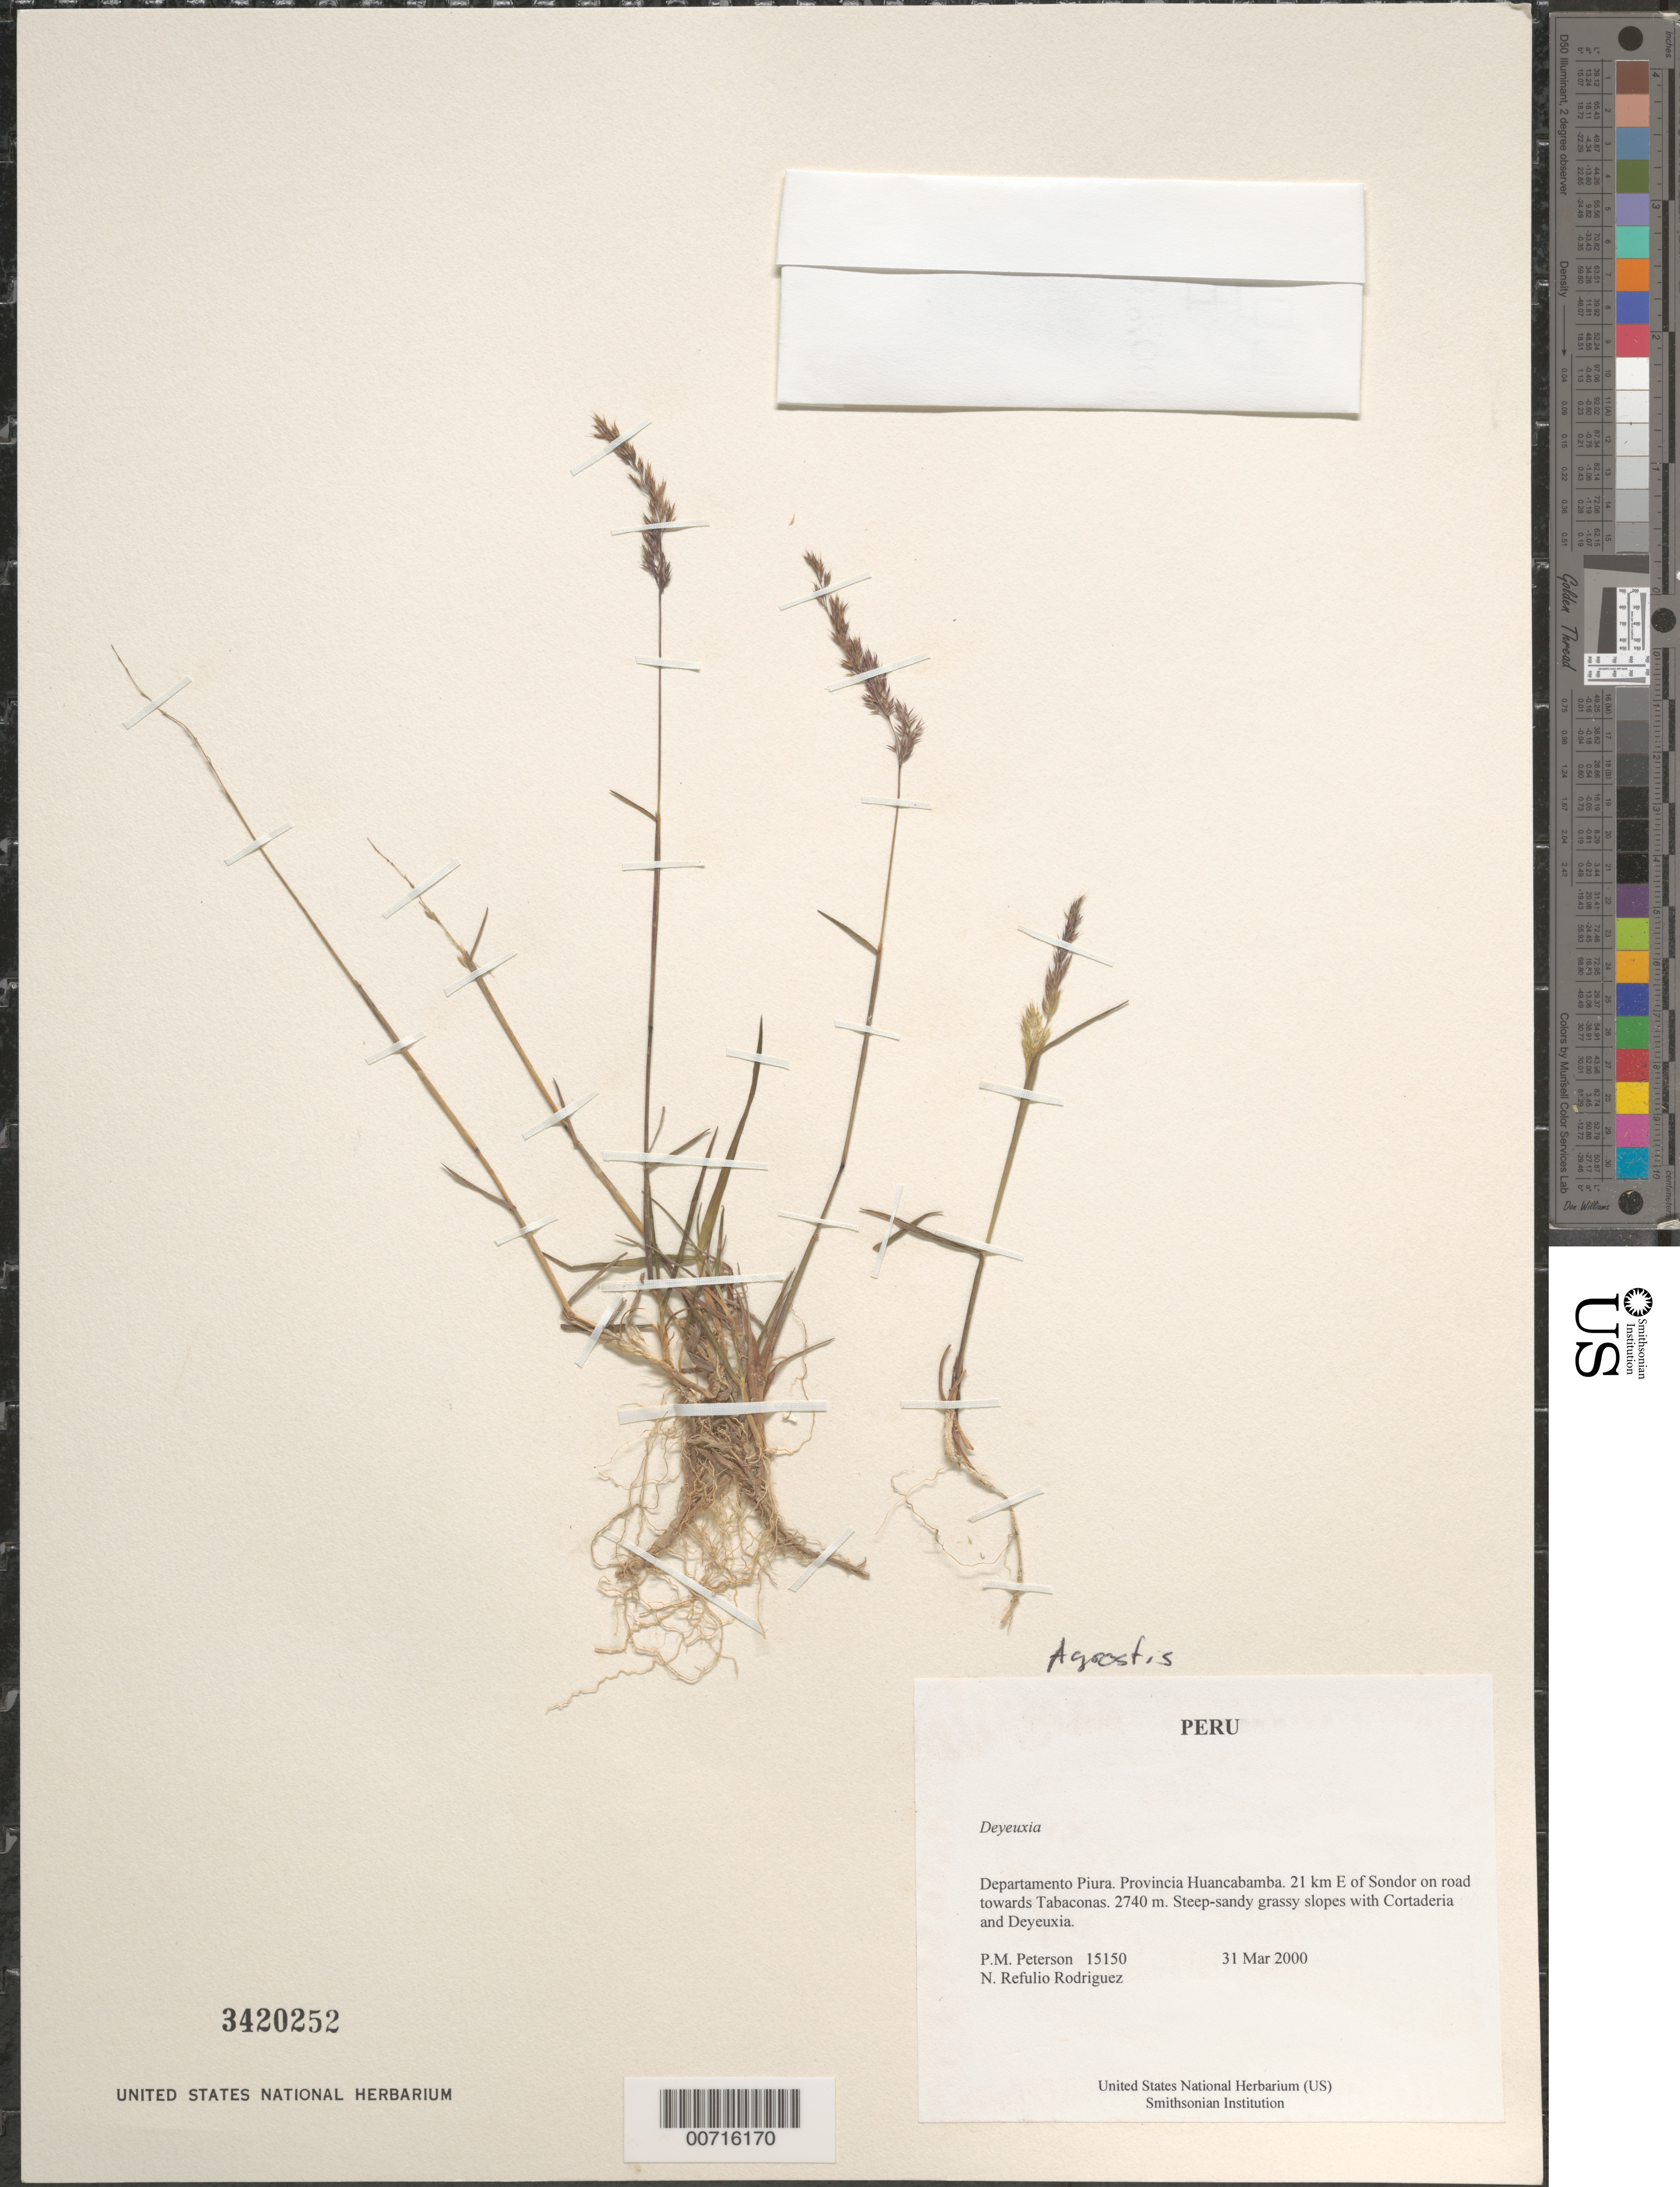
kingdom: Plantae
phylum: Tracheophyta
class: Liliopsida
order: Poales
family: Poaceae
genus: Agrostis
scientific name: Agrostis sp.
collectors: P. M. Peterson & N. Refulio-Rodríguez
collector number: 15150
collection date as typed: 31 Mar 2000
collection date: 2000-03-31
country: Peru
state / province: Piura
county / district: Huancabamba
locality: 21 km E of Sondor on road towards Tabaconas.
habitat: Steep-sandy grassy slopes with Cortaderia and Deyeuxia.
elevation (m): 2740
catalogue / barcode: US 3420252